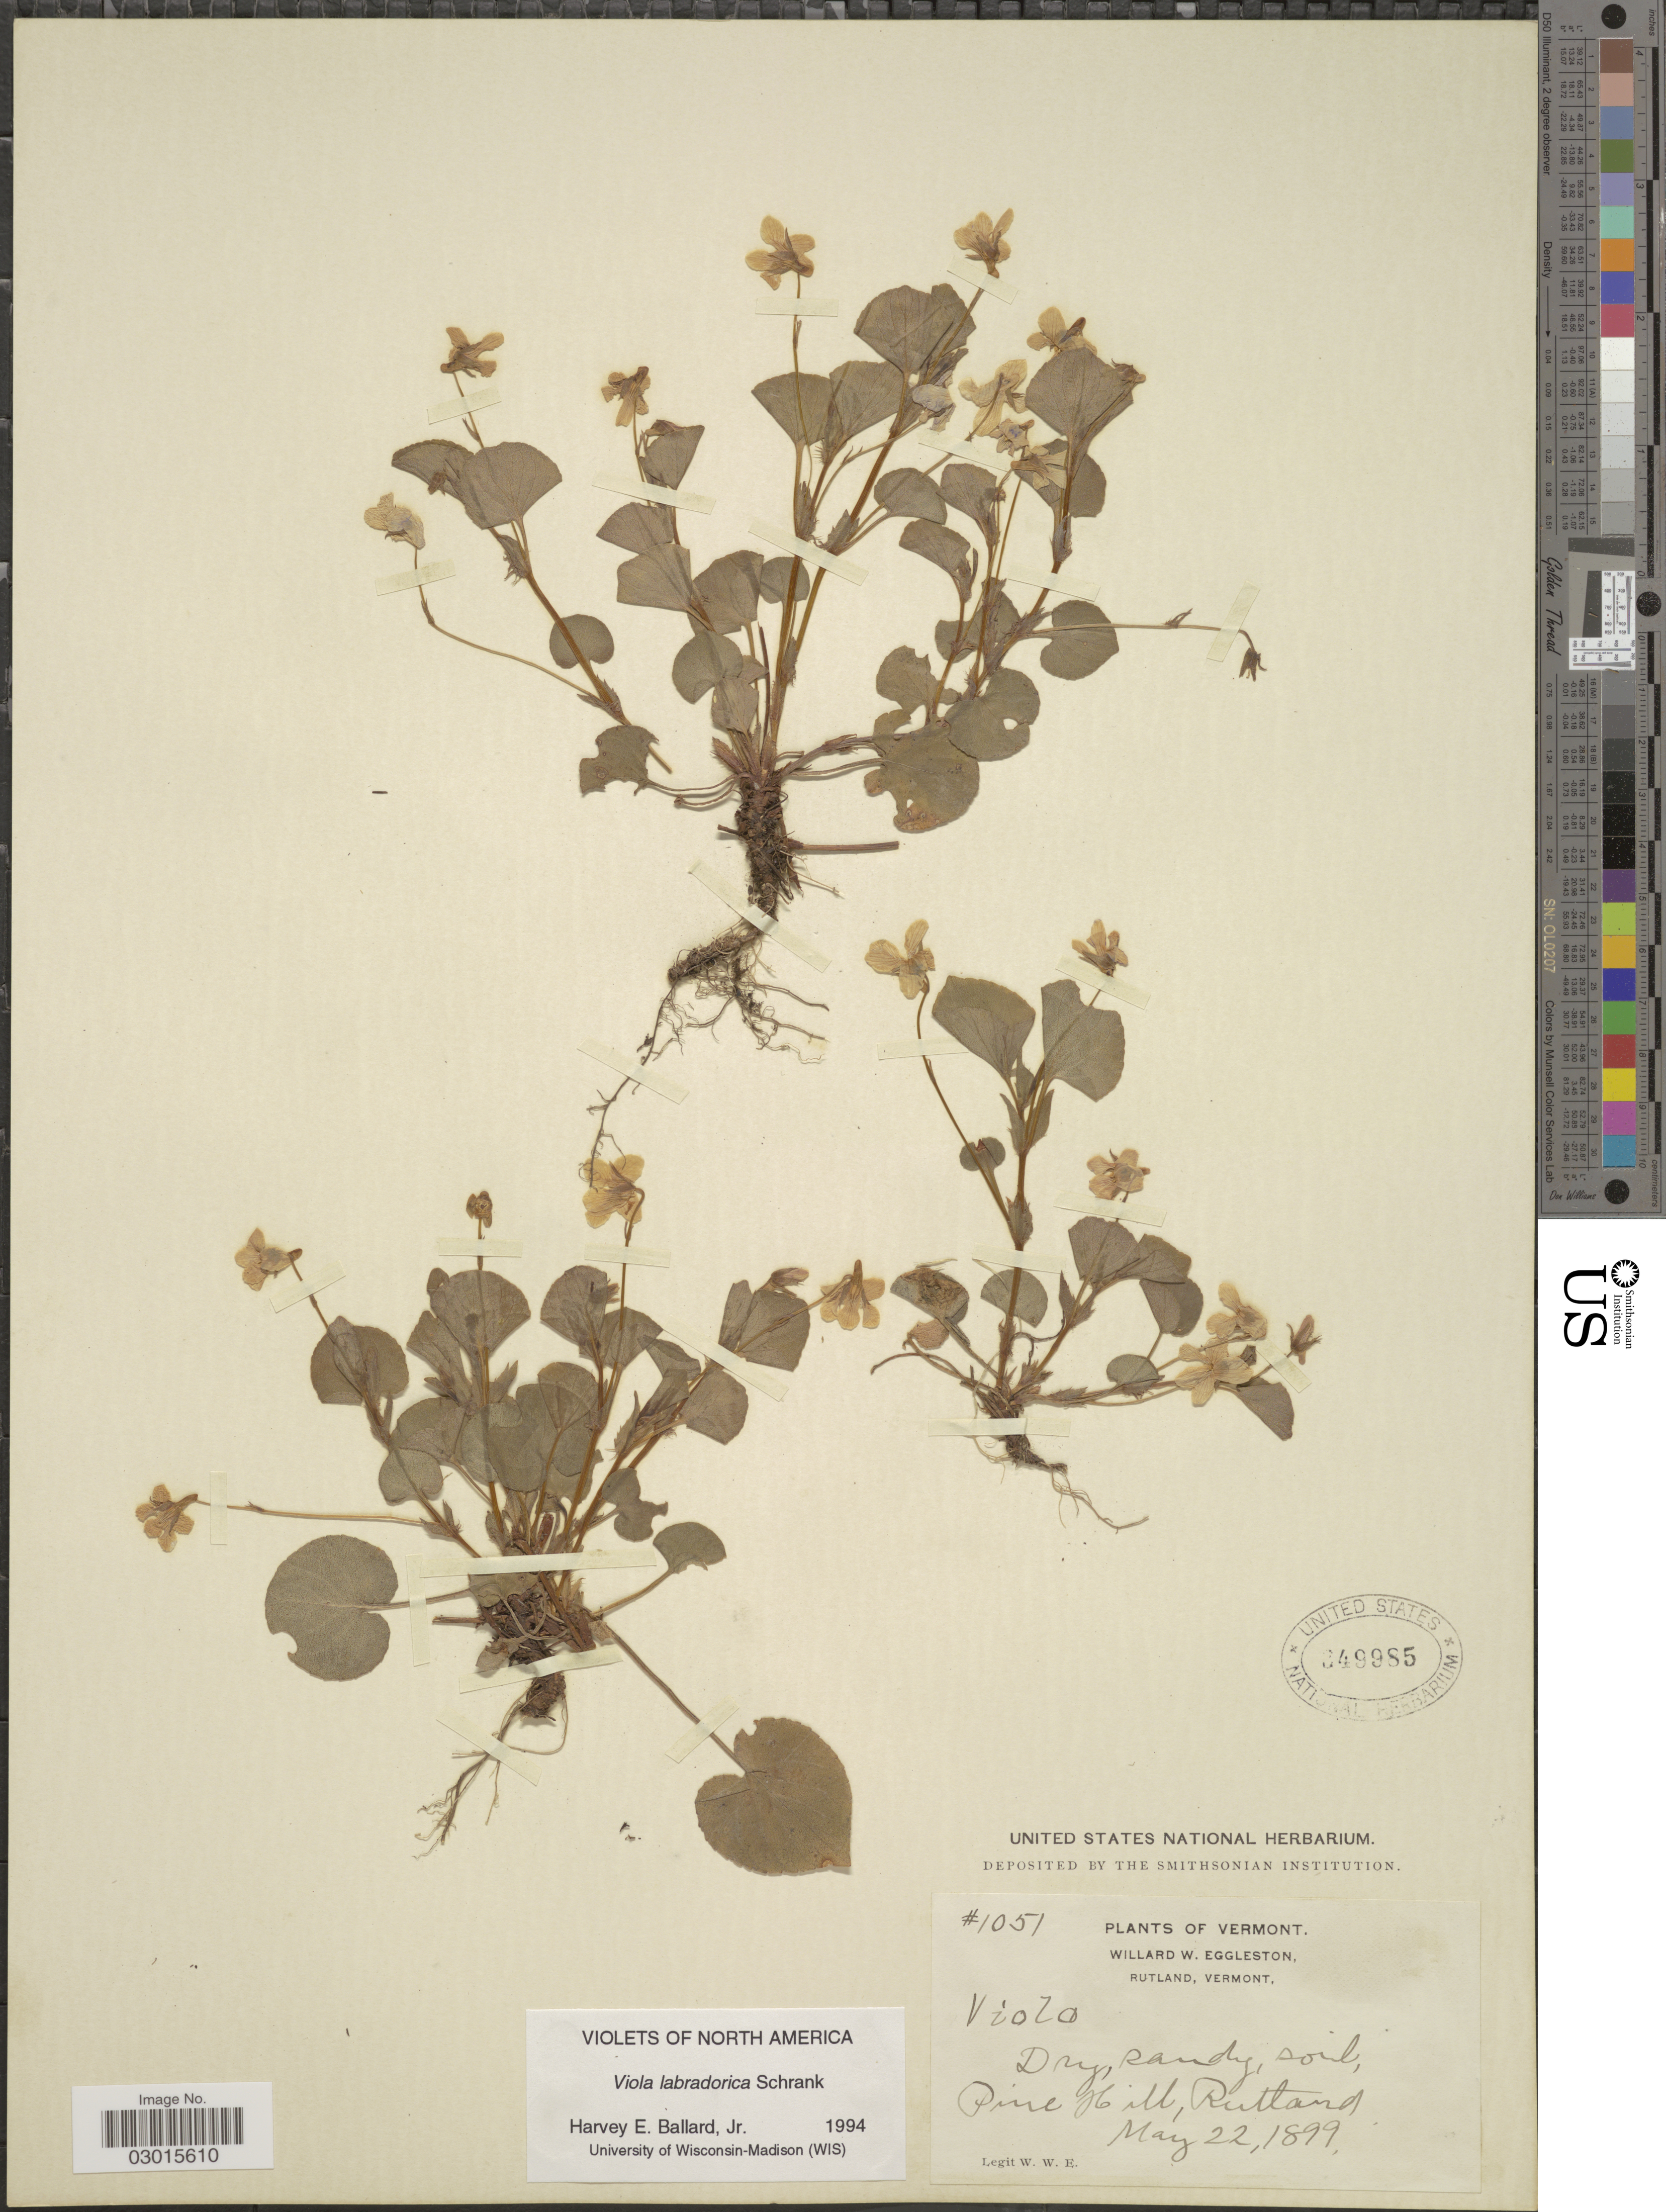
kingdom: Plantae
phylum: Tracheophyta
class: Magnoliopsida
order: Malpighiales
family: Violaceae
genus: Viola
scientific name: Viola labradorica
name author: Schrank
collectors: W. W. Eggleston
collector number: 1051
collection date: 1899-05-22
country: United States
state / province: Vermont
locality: Pine Hill, Rutland.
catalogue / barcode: US 349985